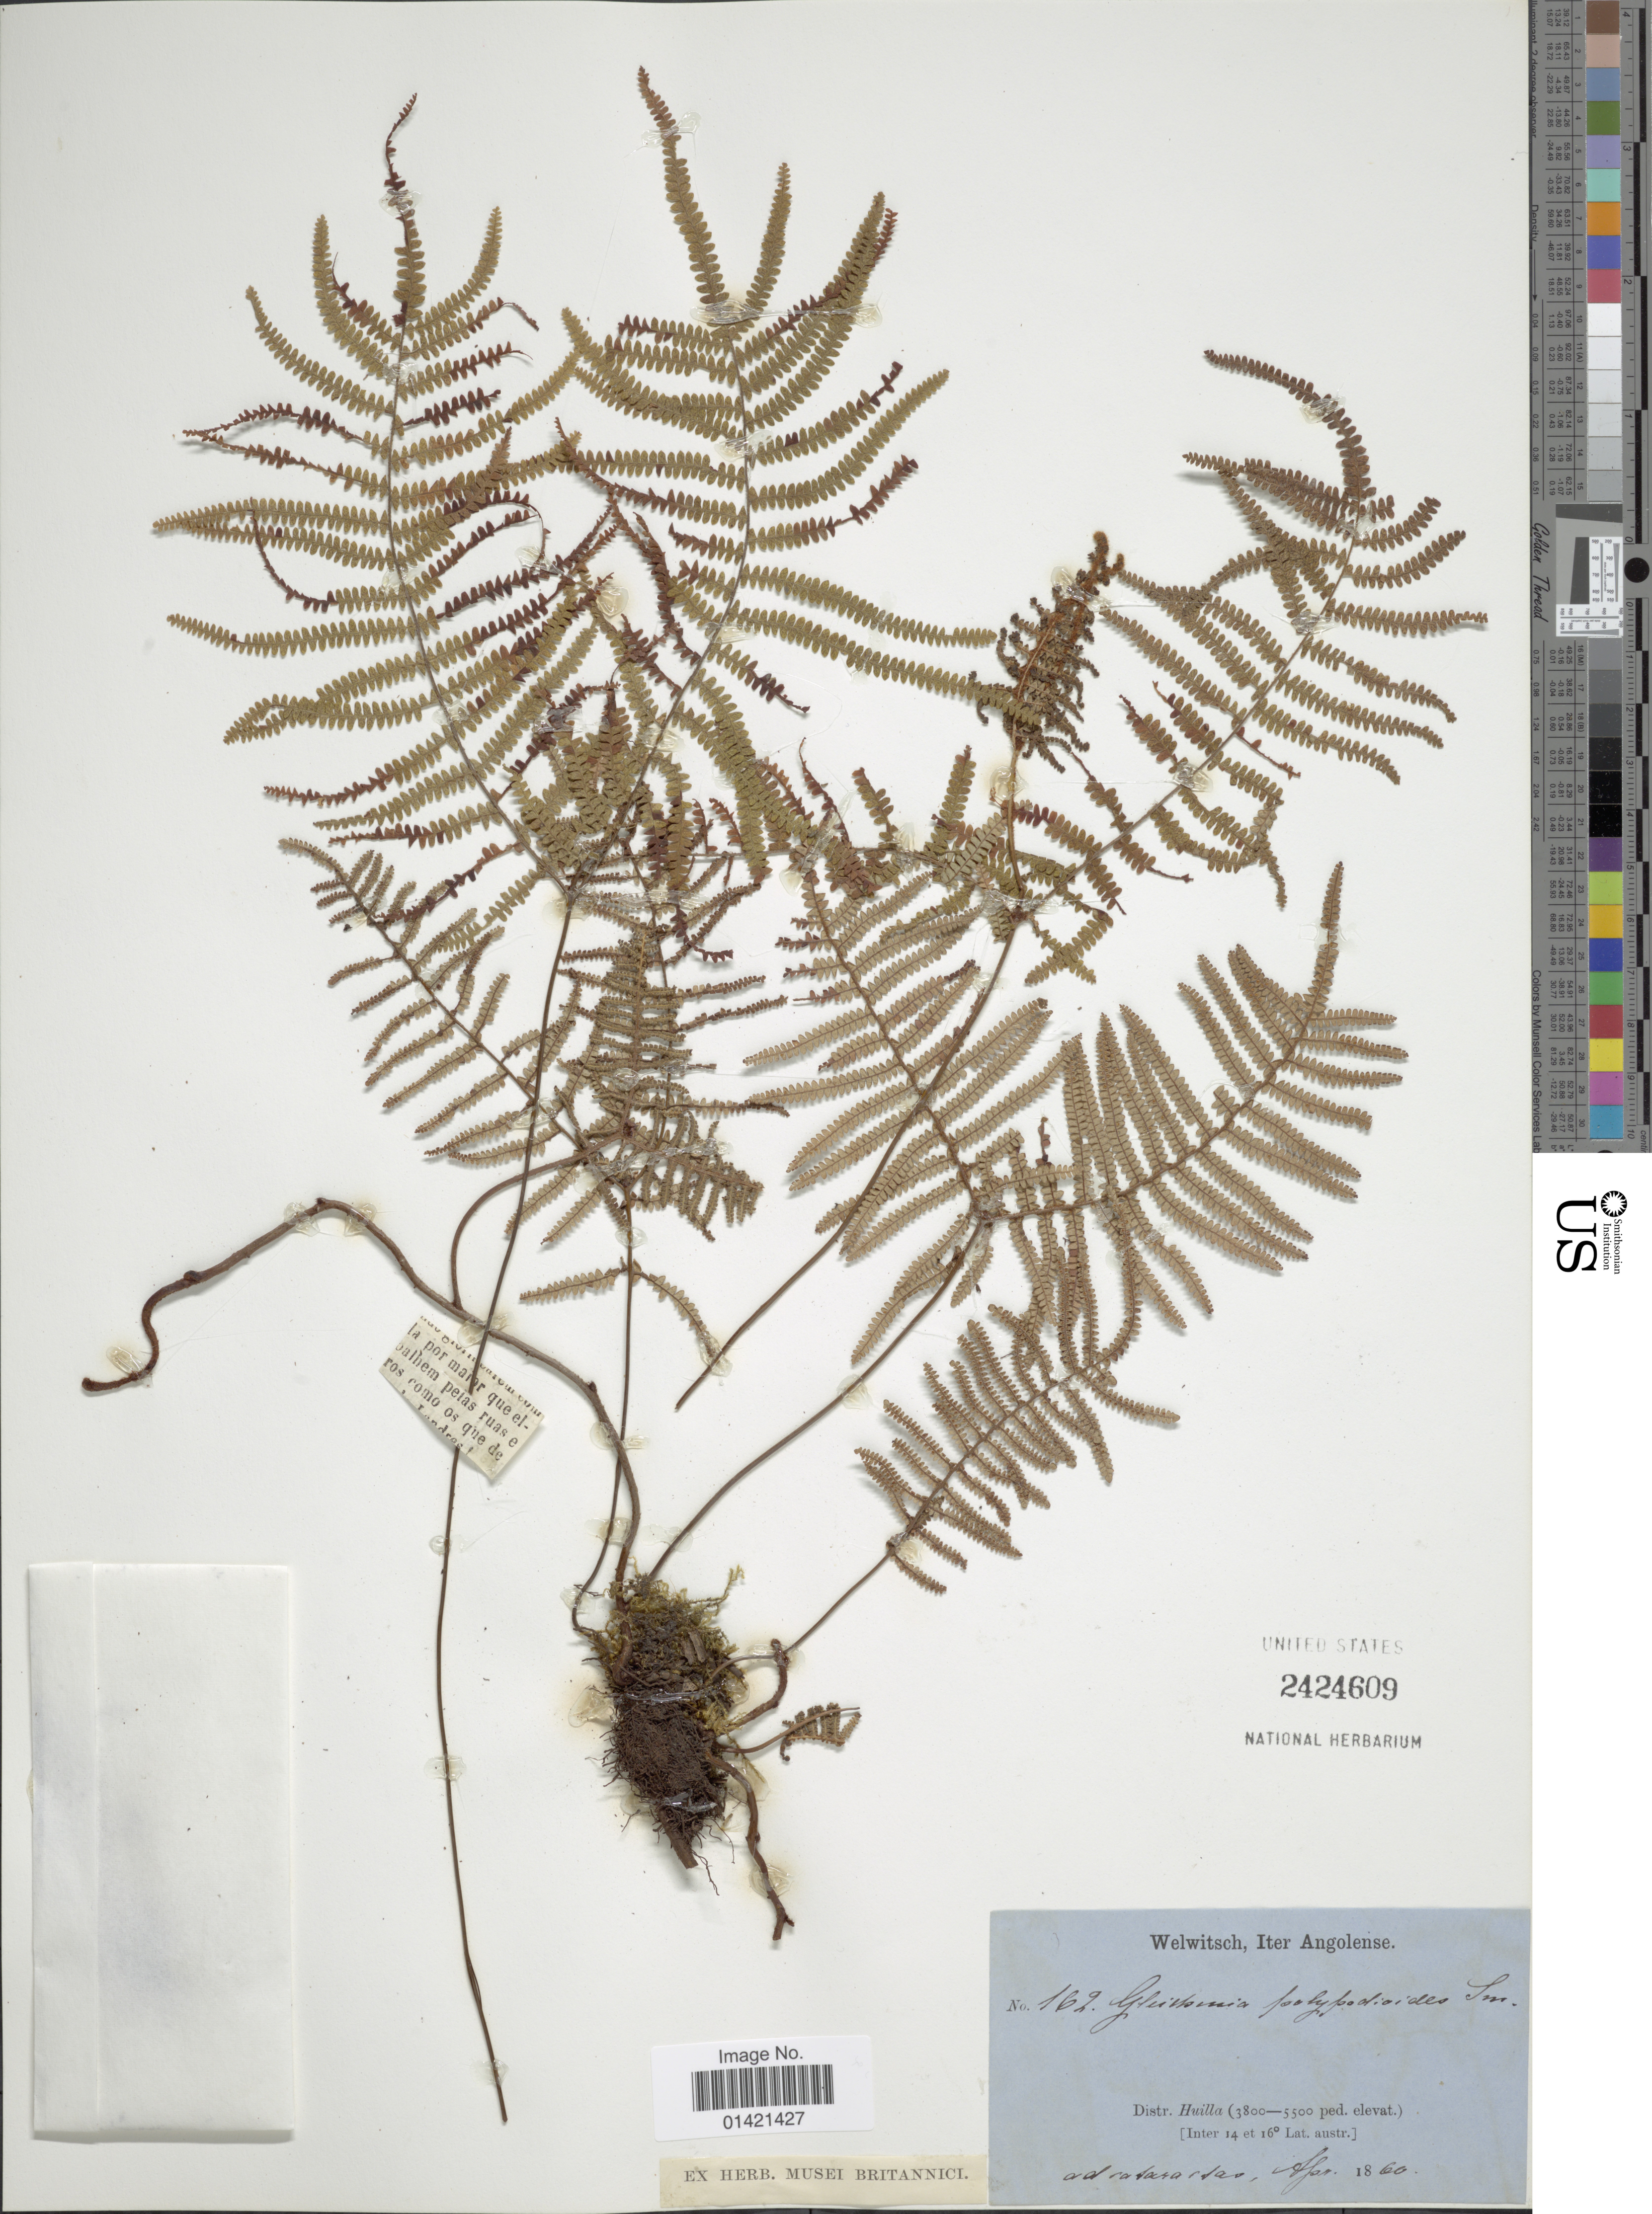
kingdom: Plantae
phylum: Tracheophyta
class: Polypodiopsida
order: Gleicheniales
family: Gleicheniaceae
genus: Gleichenia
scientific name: Gleichenia polypodioides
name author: (L.) Sm.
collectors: -. Welwitsch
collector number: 162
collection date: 1860-04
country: Angola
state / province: Huila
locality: Distr. Huilla. Iter Angolense.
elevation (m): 1158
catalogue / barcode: US 2424609